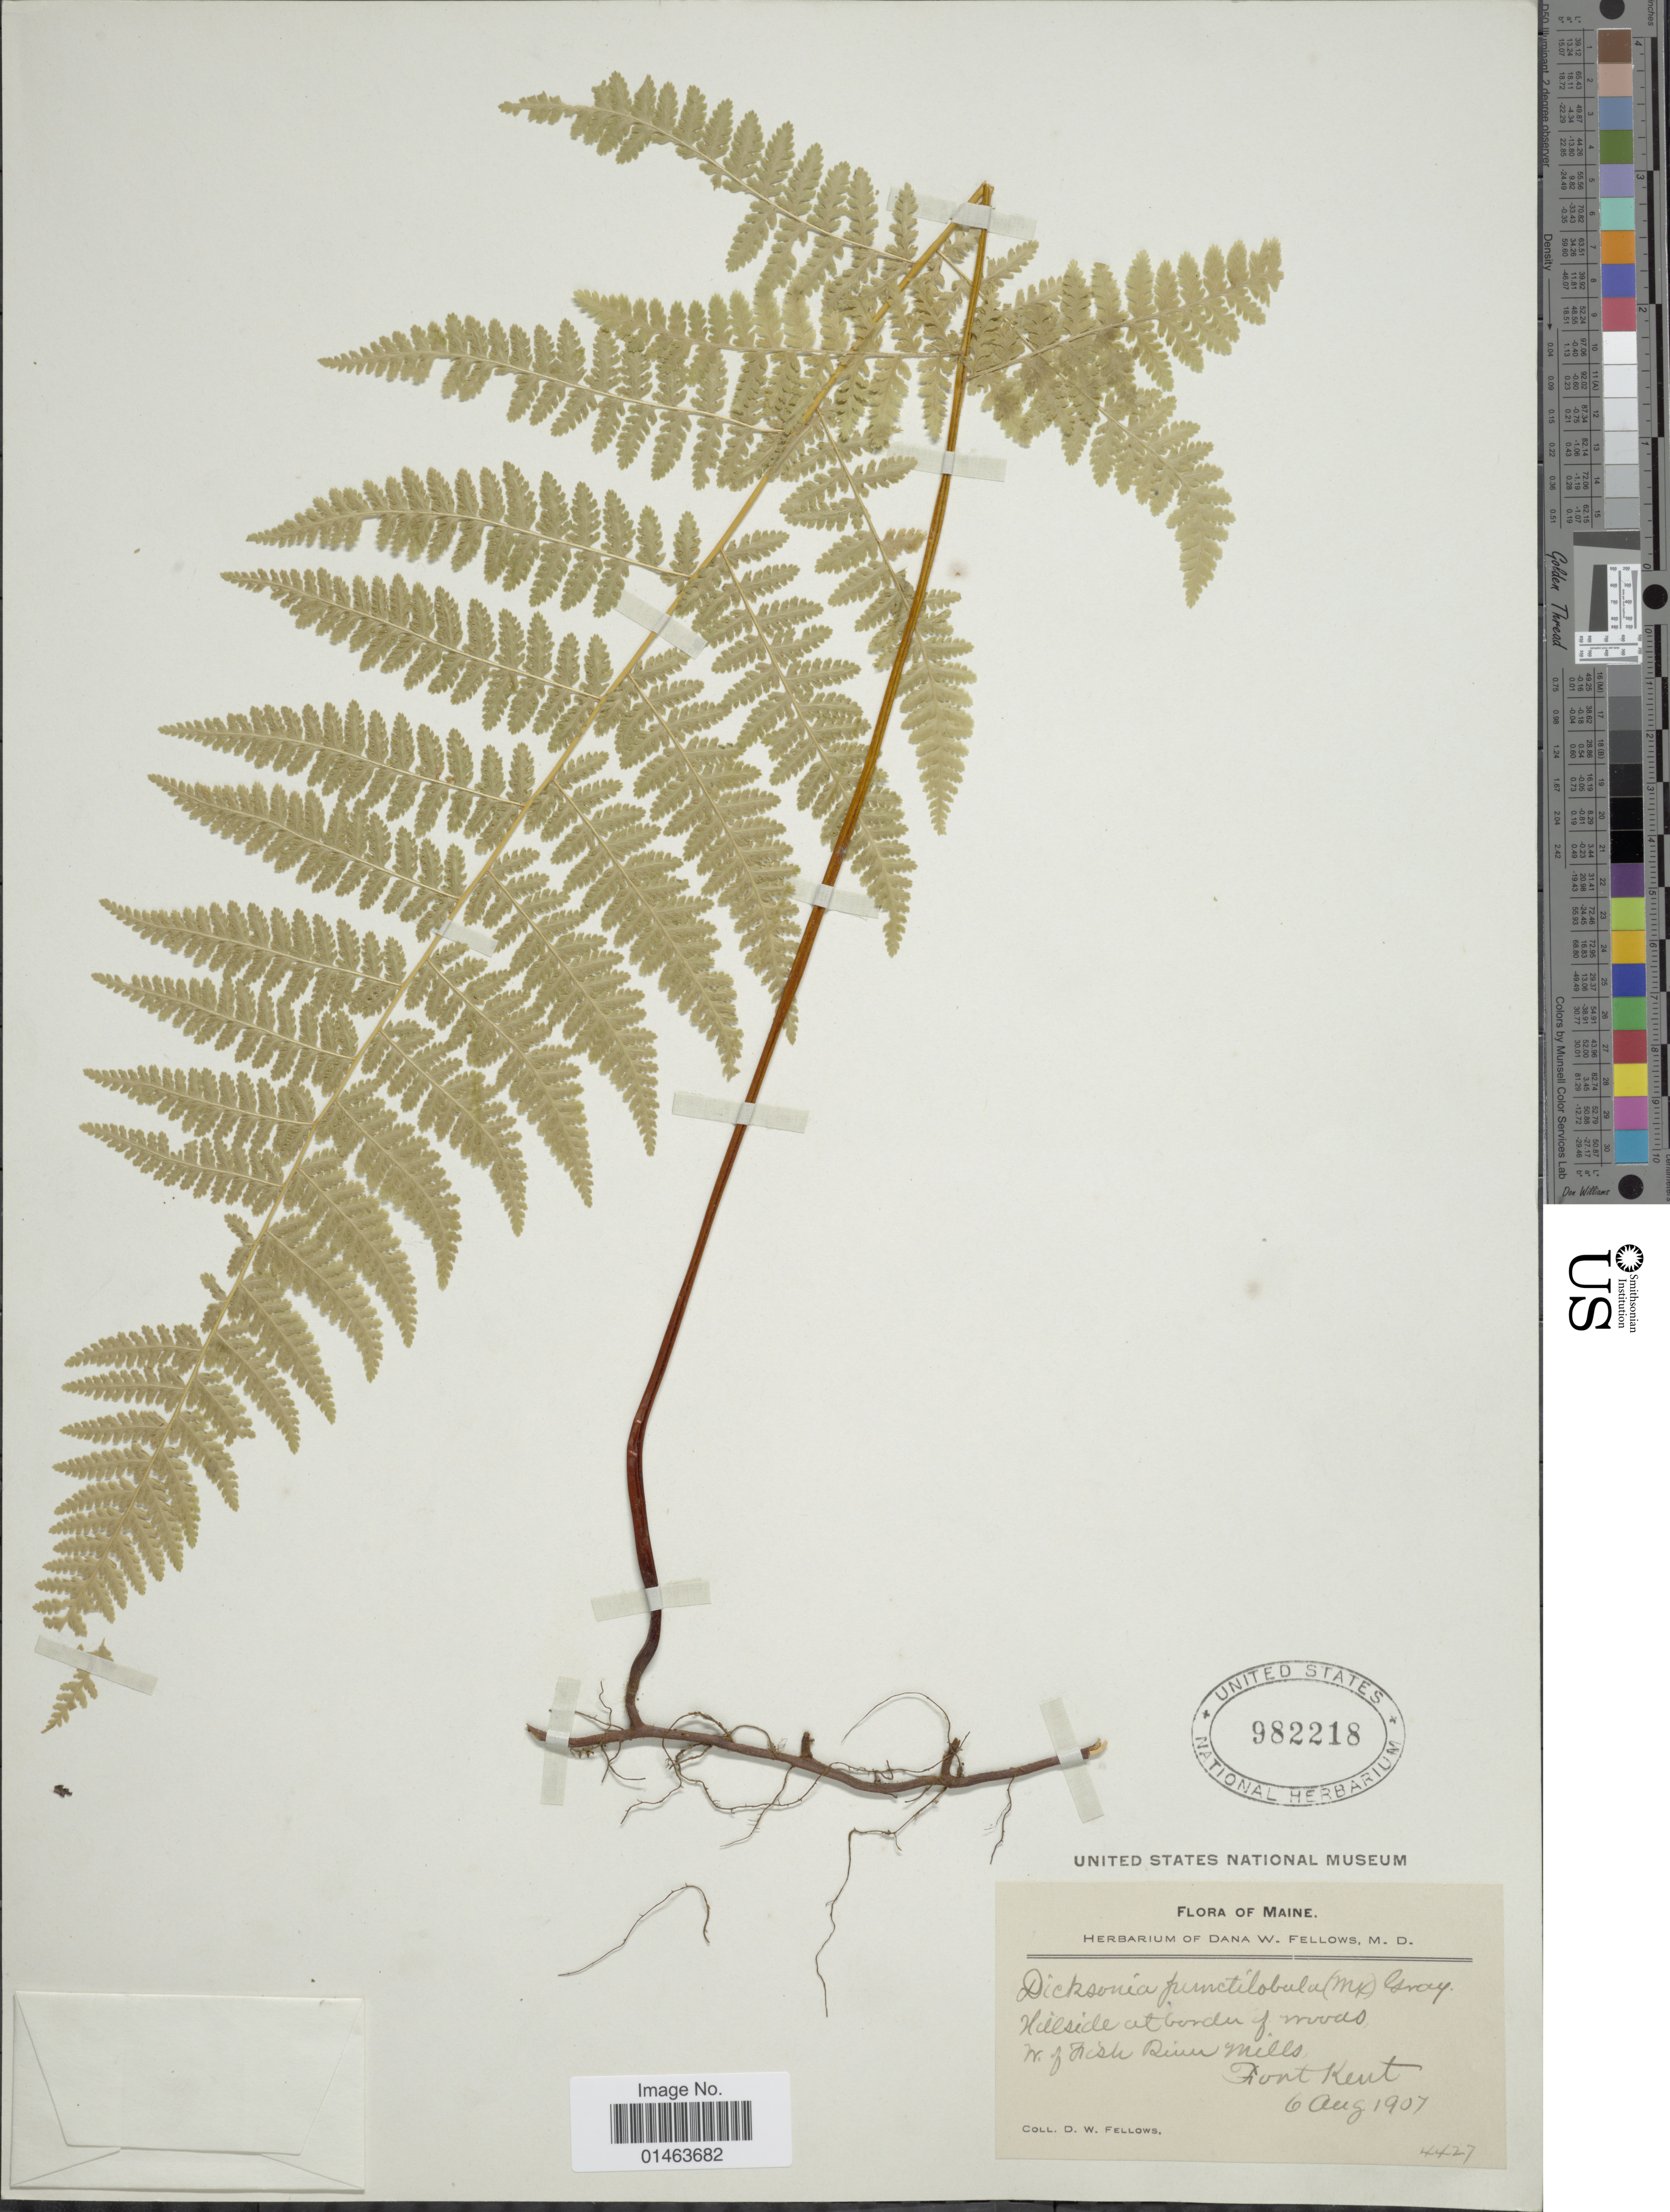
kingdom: Plantae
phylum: Tracheophyta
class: Polypodiopsida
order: Polypodiales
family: Dennstaedtiaceae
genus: Dennstaedtia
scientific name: Dennstaedtia punctilobula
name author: (Michx.) T. Moore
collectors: D. W. Fellows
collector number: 4427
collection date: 1907-08-06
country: United States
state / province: Maine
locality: Hillside at border of woods W. of Fish River Mills, Fort Kent.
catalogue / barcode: US 982218